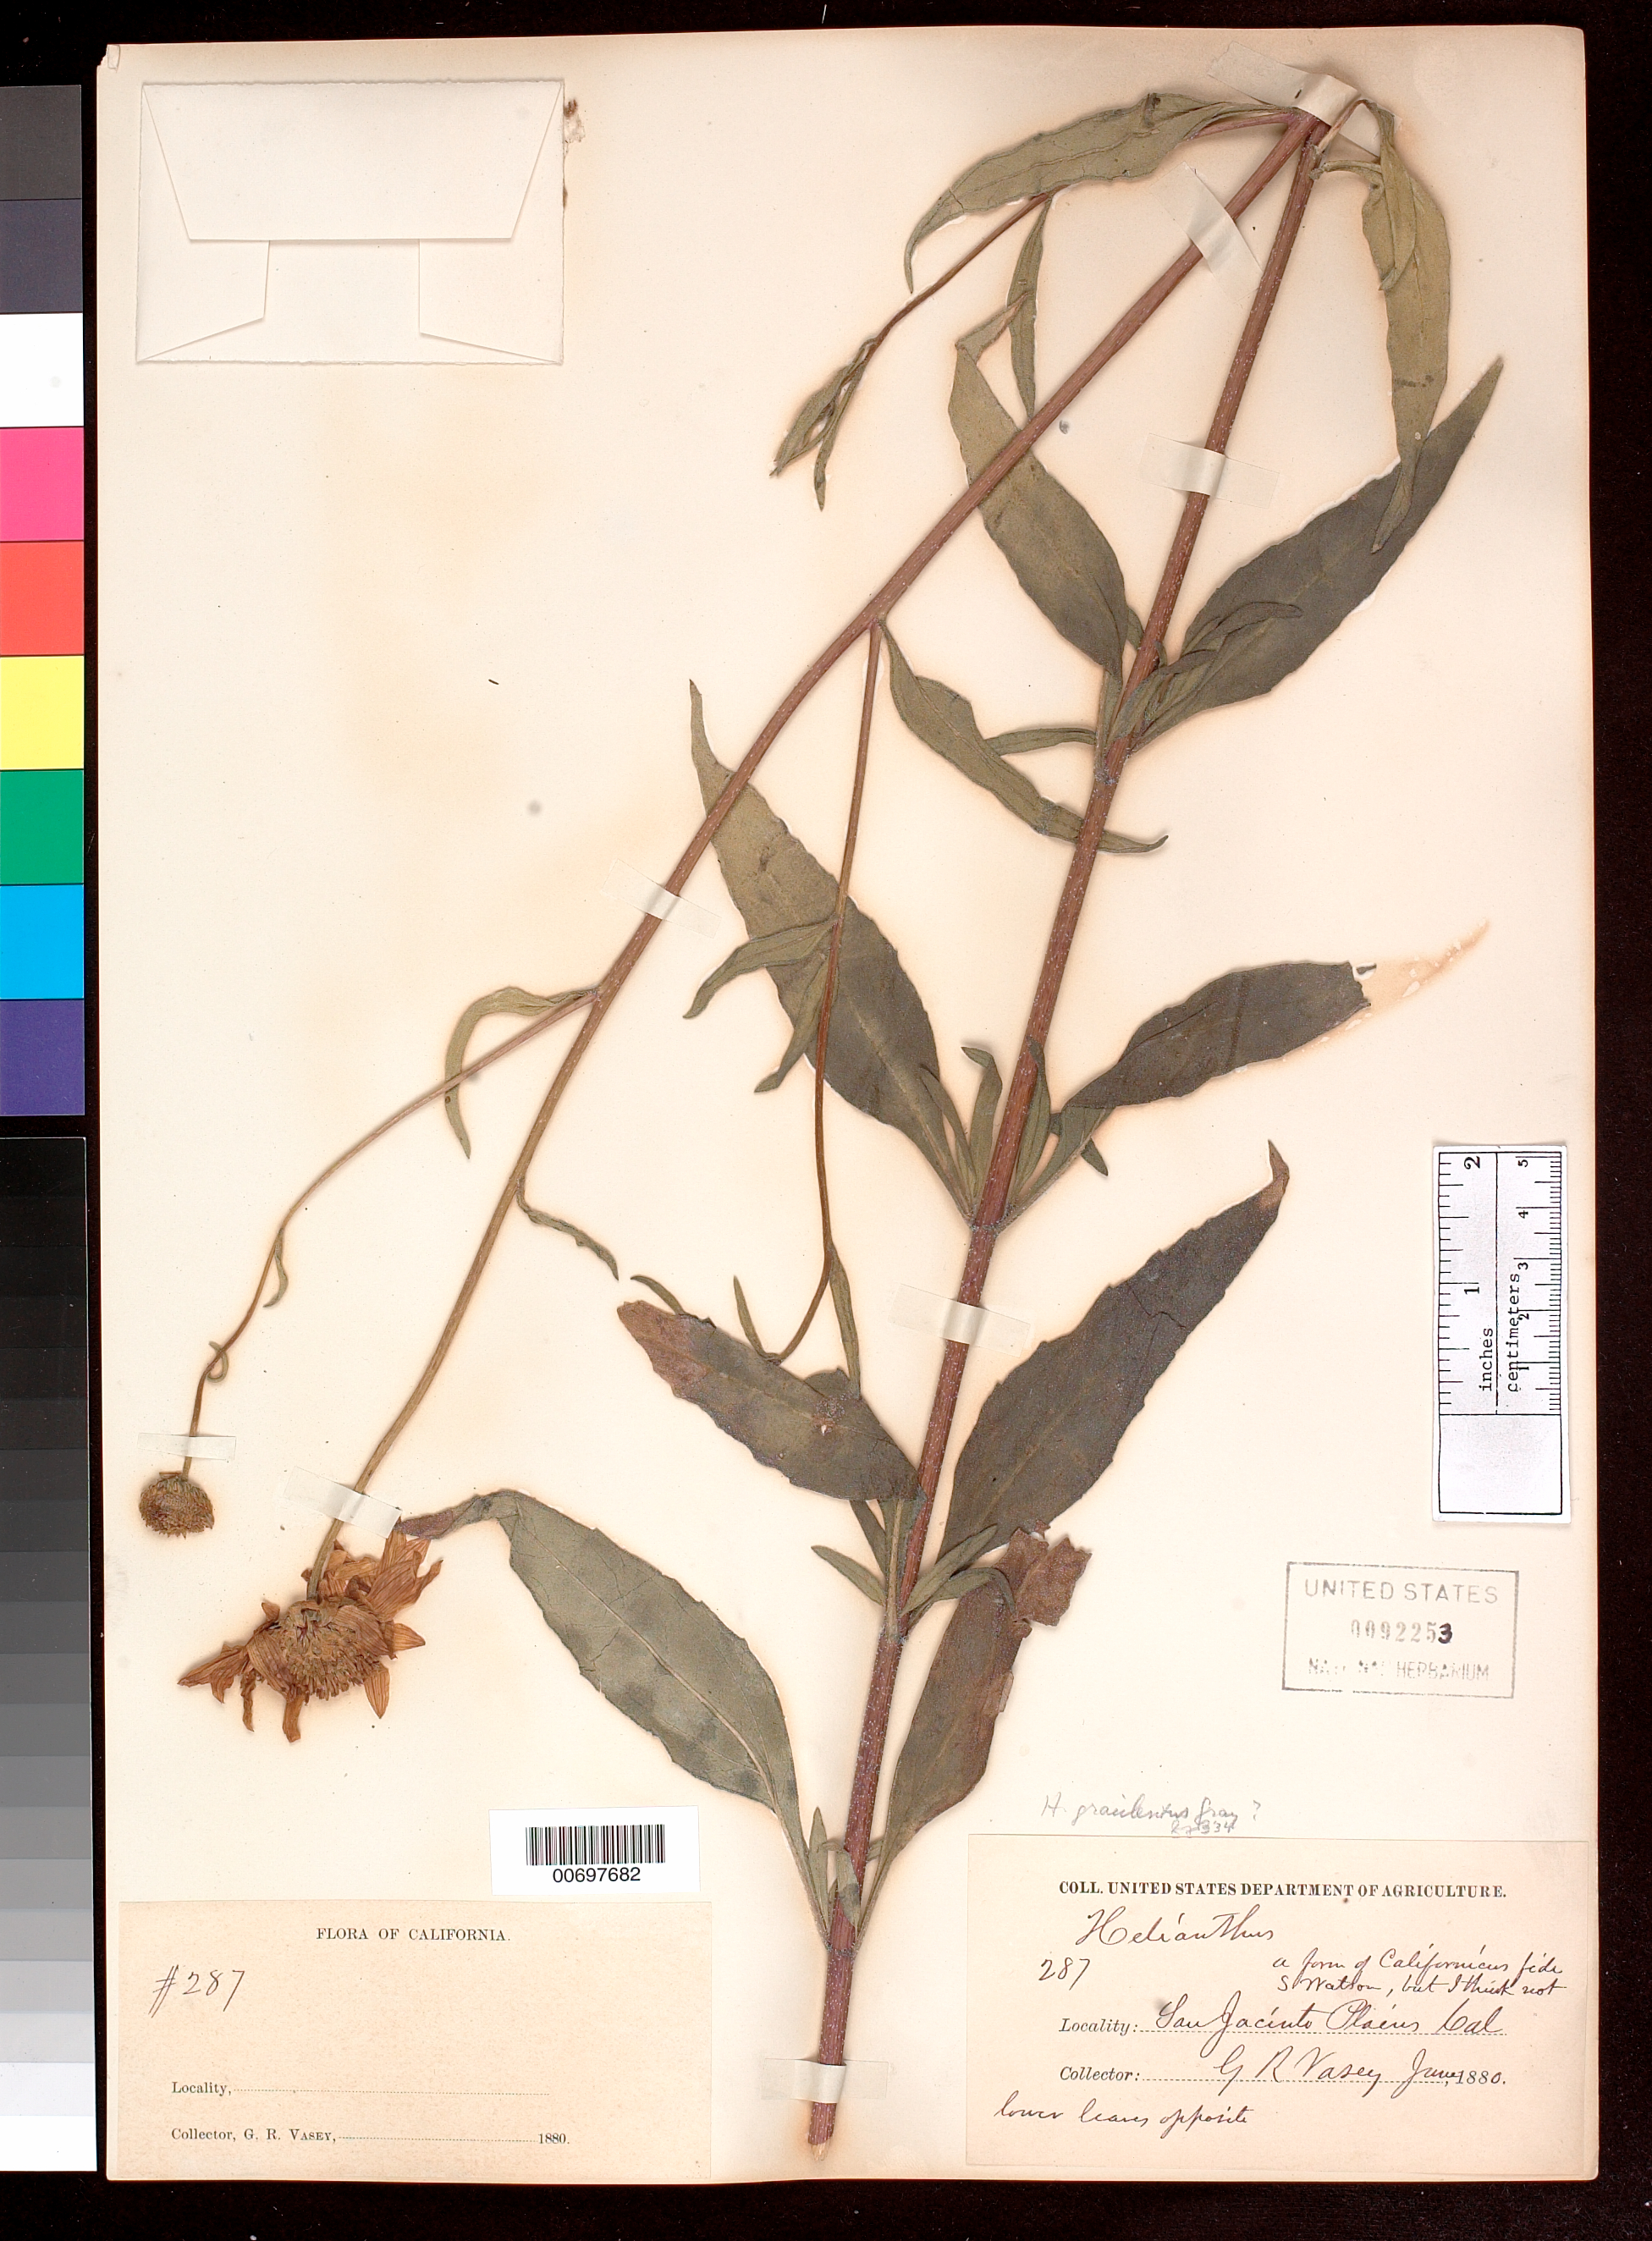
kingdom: Plantae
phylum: Tracheophyta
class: Magnoliopsida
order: Asterales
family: Asteraceae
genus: Helianthus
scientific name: Helianthus gracilentus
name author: A. Gray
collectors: G. R. Vasey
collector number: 287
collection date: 1880-06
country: United States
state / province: California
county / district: Riverside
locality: San Jacinto Plains, Cal.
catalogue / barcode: US 92253